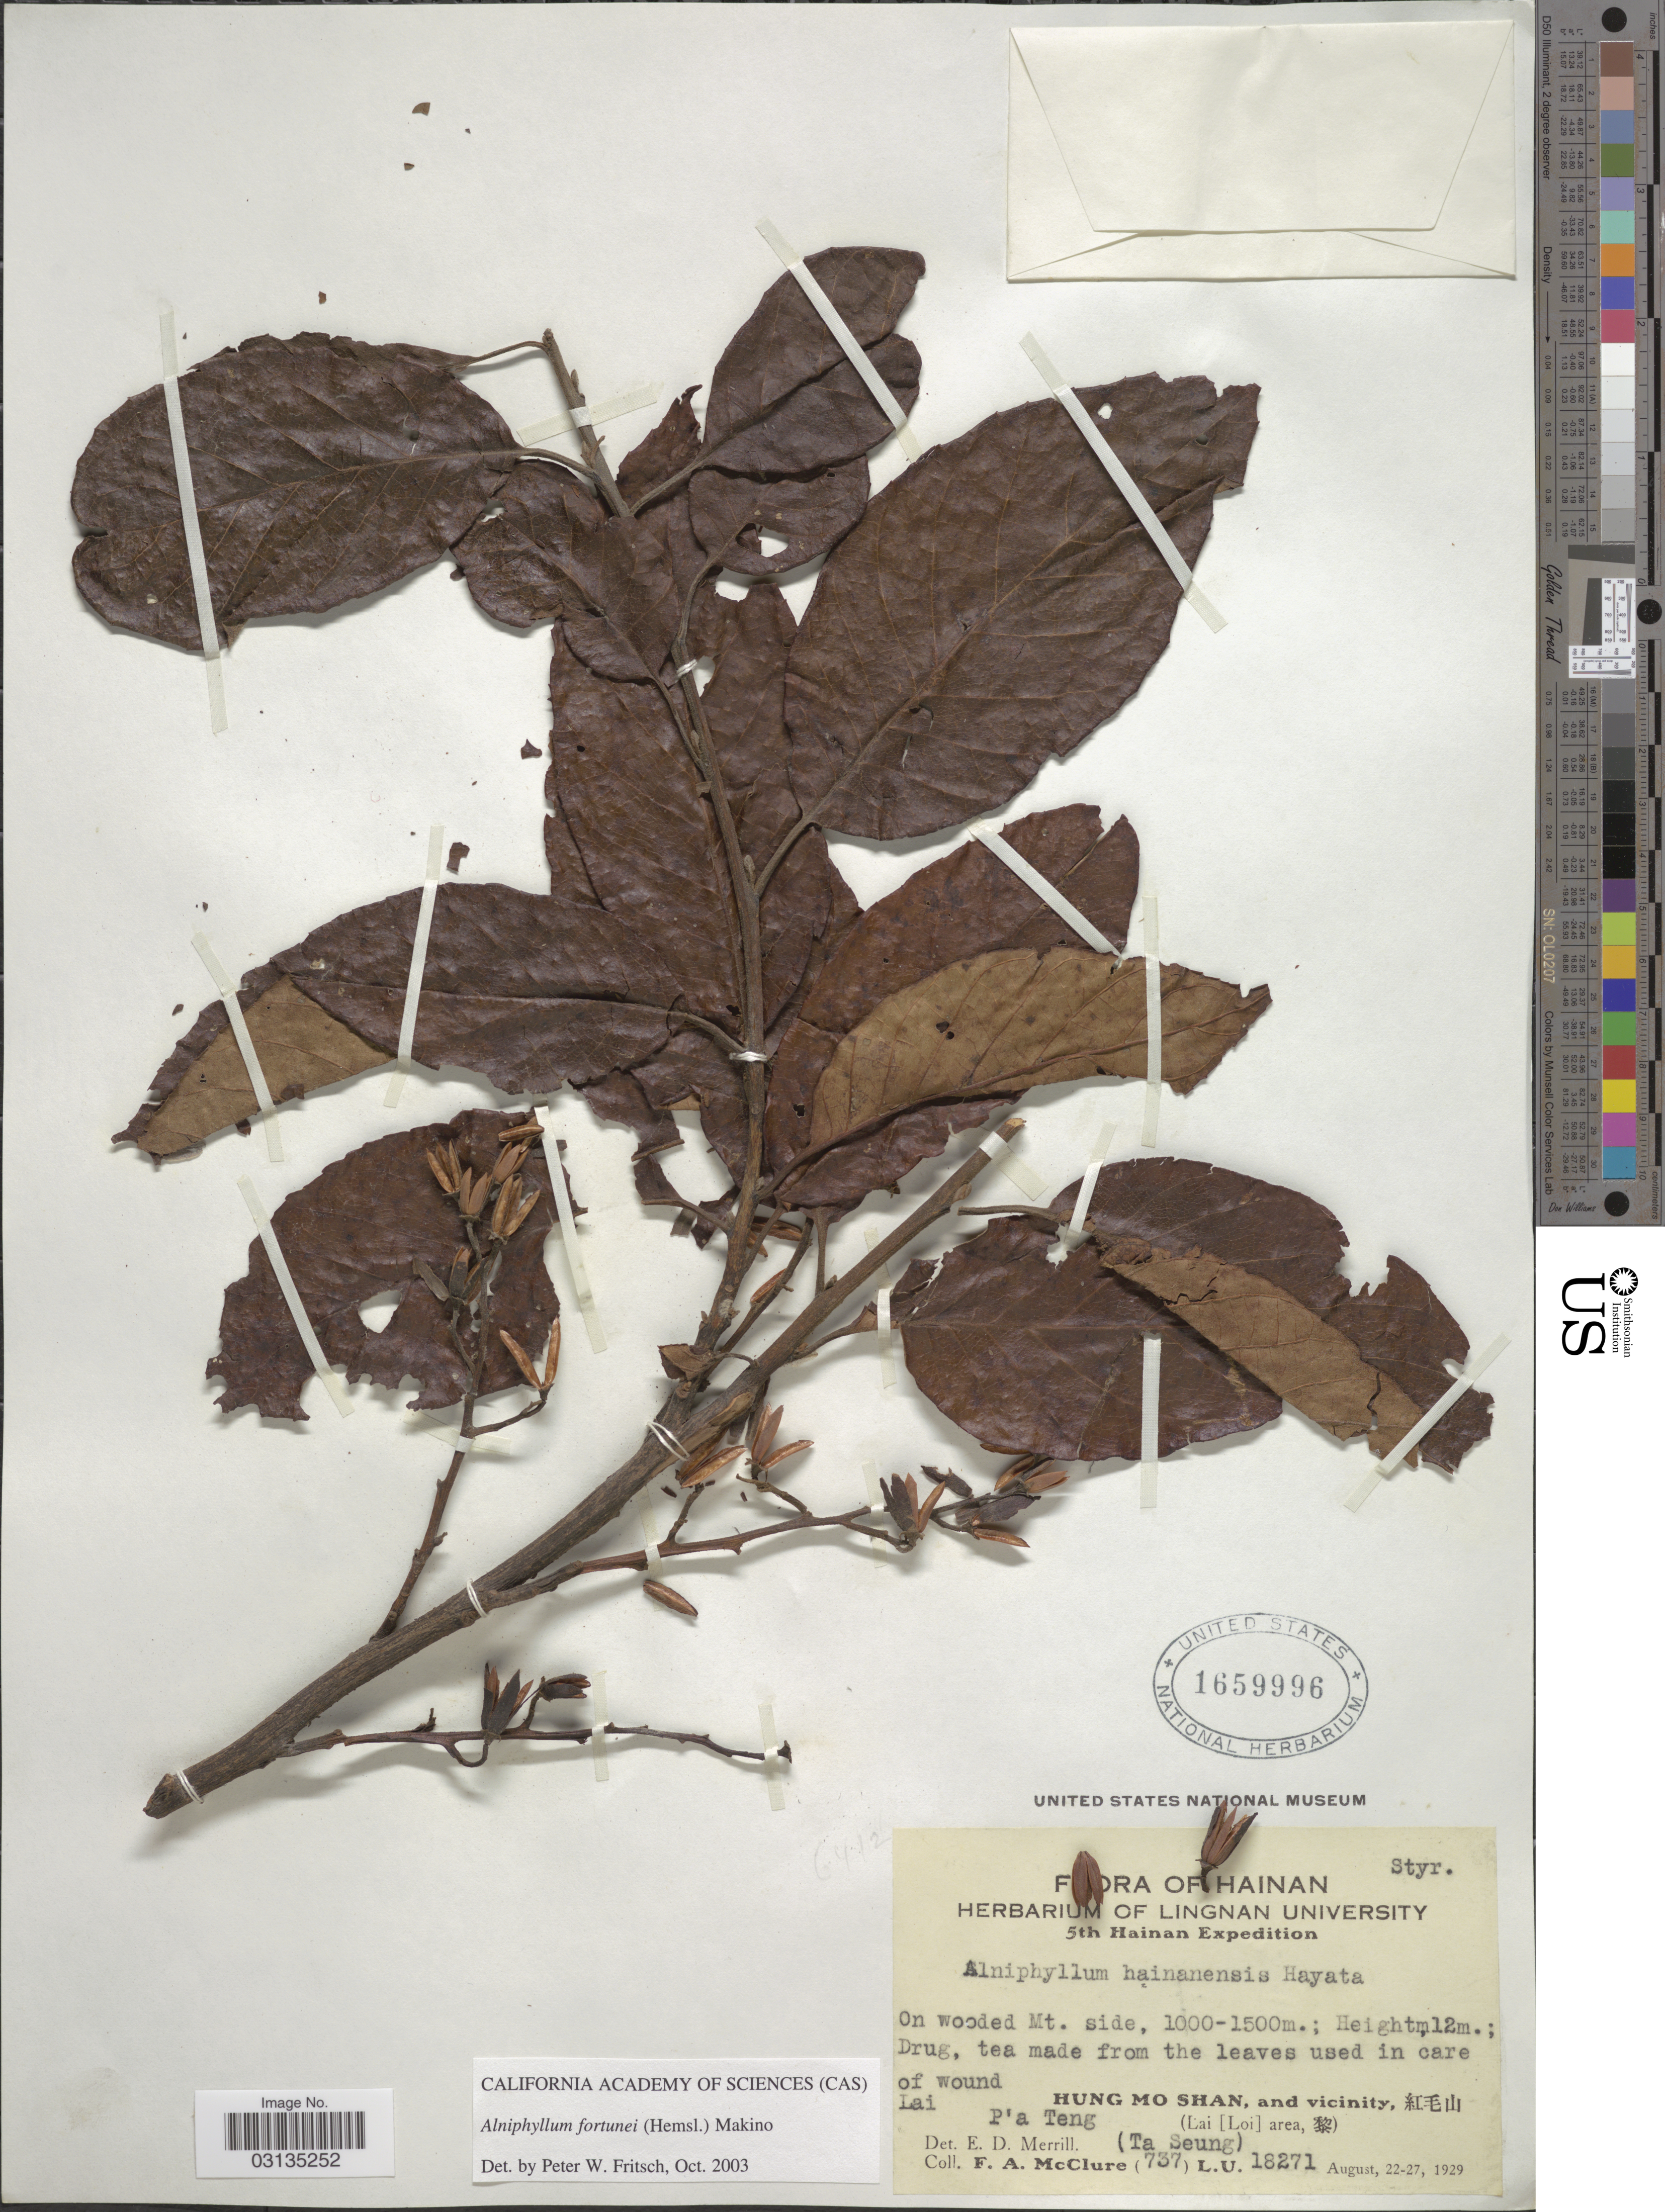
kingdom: Plantae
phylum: Tracheophyta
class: Magnoliopsida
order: Ericales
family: Styracaceae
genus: Alniphyllum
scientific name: Alniphyllum fortunei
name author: (Hemsl.) Makino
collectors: F. A. McClure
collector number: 737/L.U.18271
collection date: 1929-08-22/1929-08-27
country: China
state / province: Hainan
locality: Lai P'a Teng, Hung Mo Shan, and vicinity (Lai [Loi] area) (Ta Seung).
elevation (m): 1000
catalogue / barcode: US 1659996